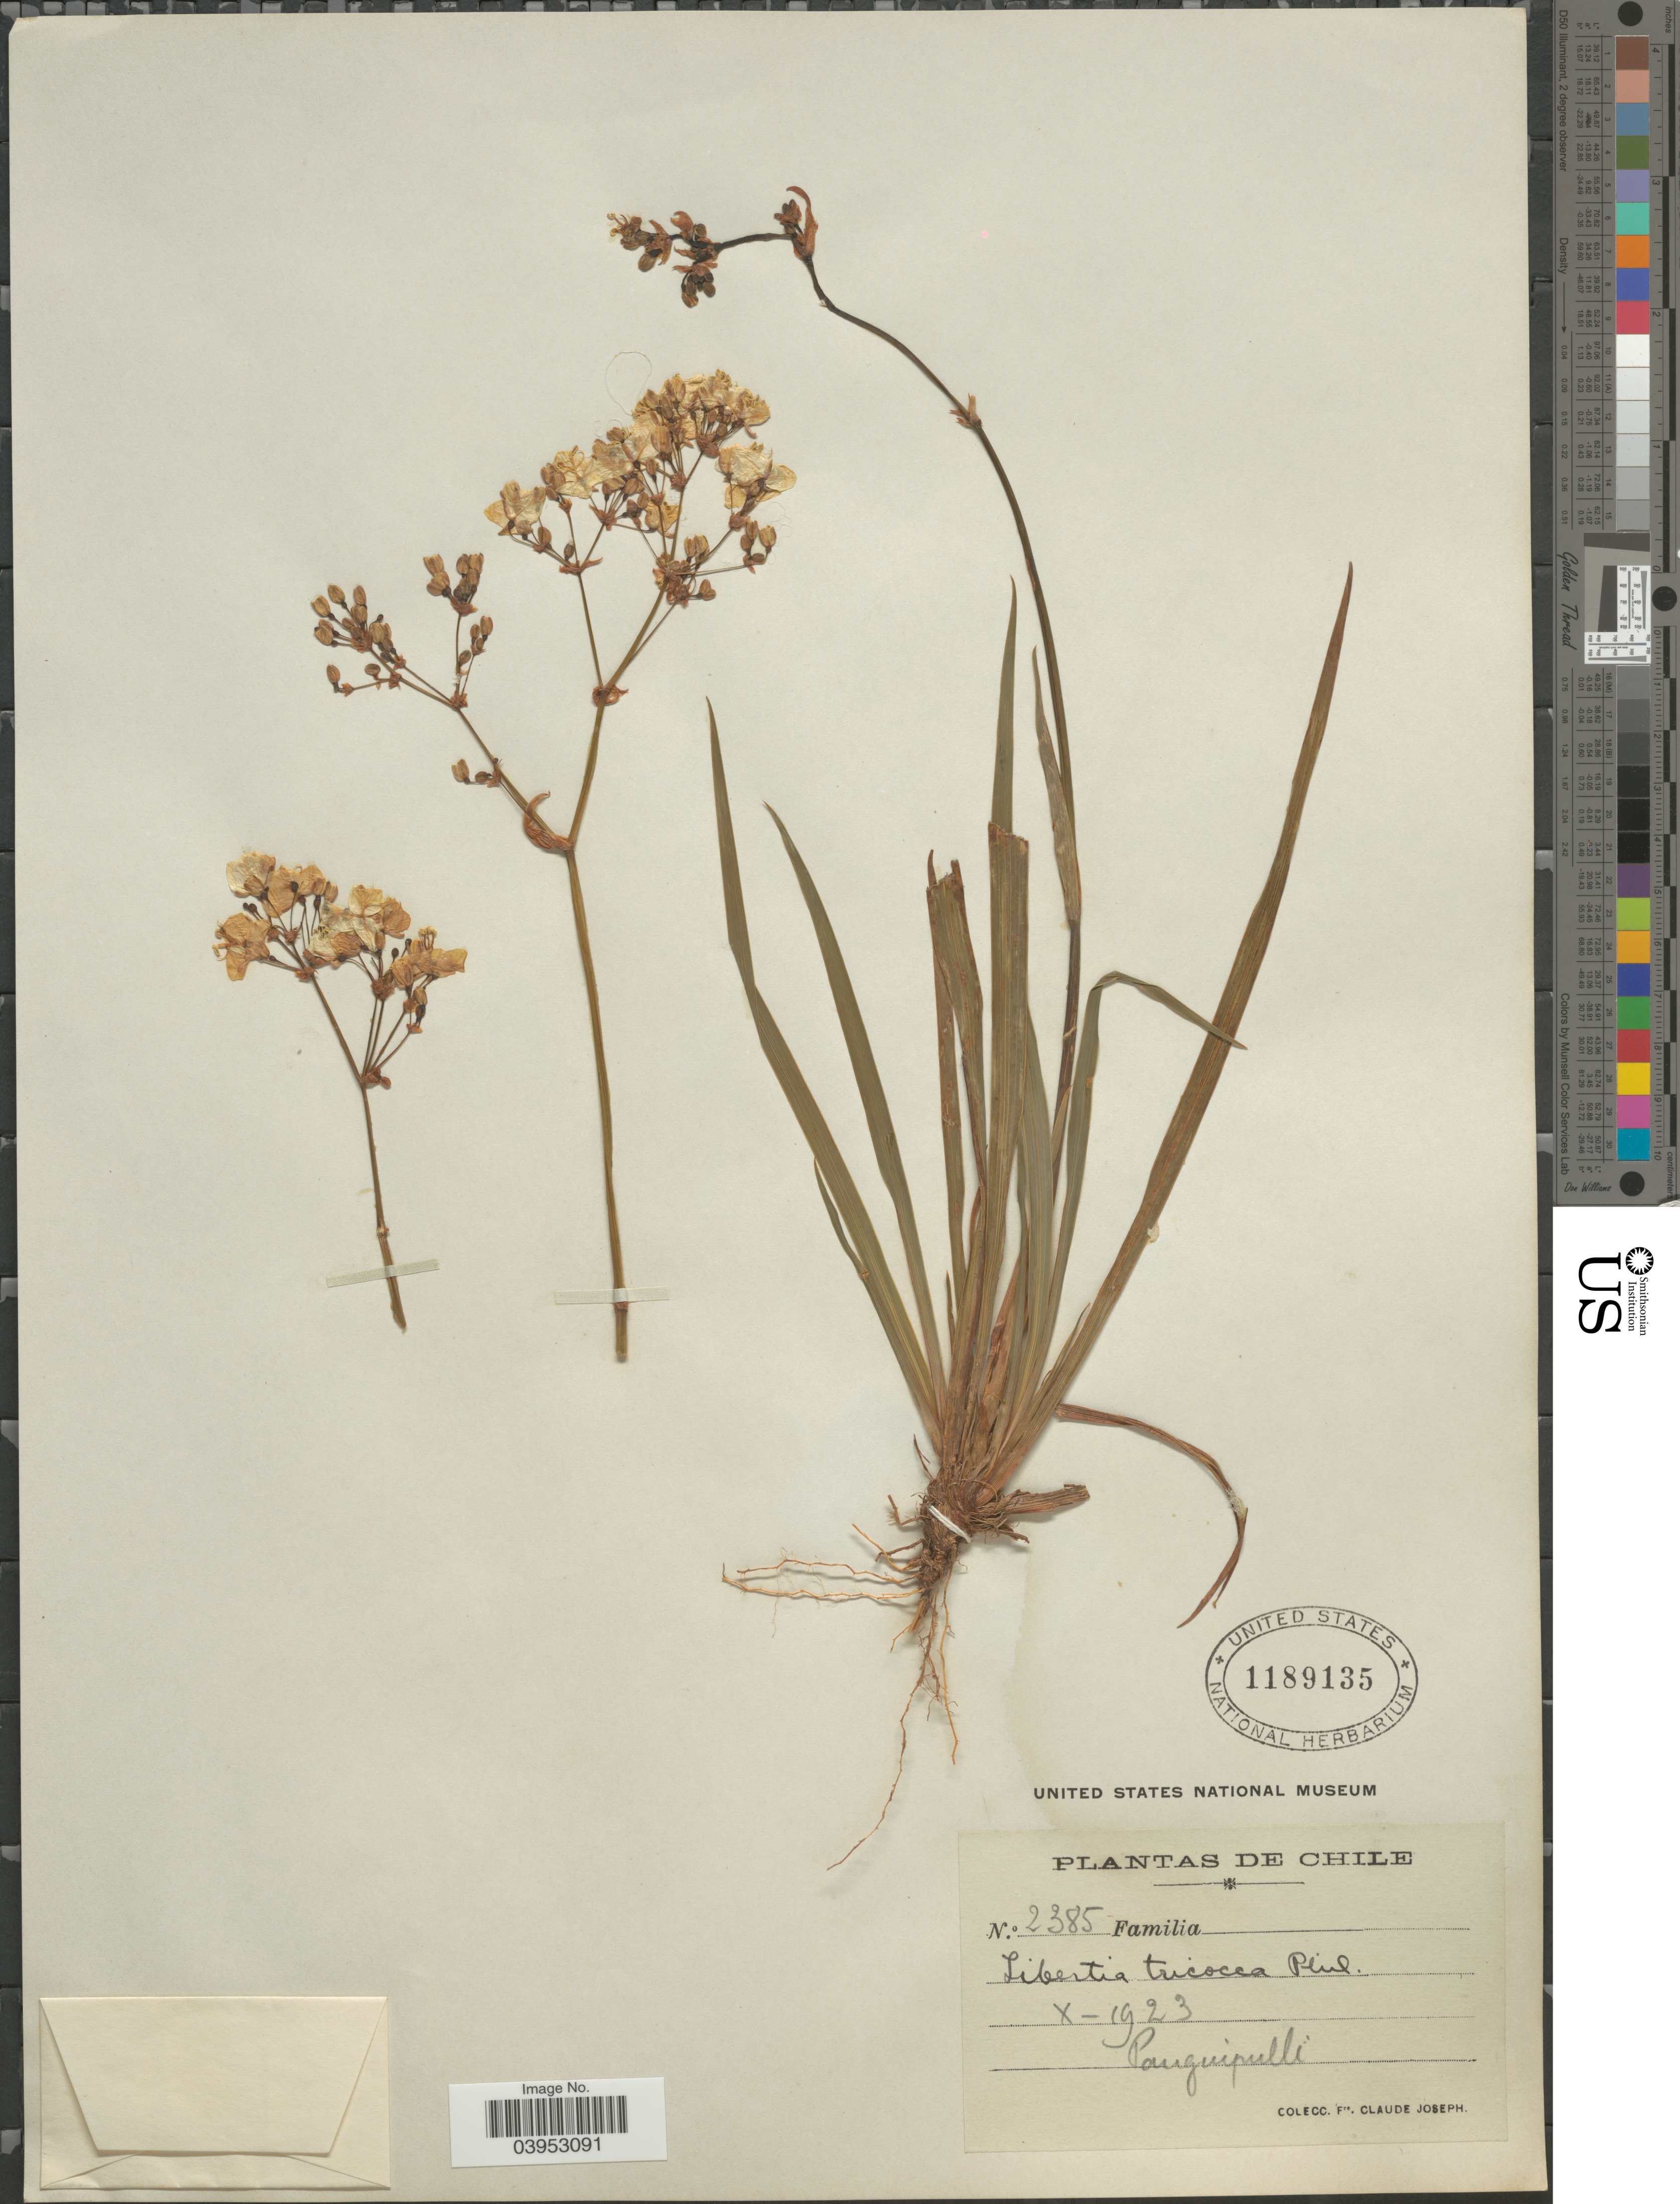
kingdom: Plantae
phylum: Tracheophyta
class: Liliopsida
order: Asparagales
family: Iridaceae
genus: Libertia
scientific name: Libertia tricocca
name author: Phil.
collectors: Bro. Claude-Joseph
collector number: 2385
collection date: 1923-10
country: Chile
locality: Panguipulli.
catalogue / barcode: US 1189135